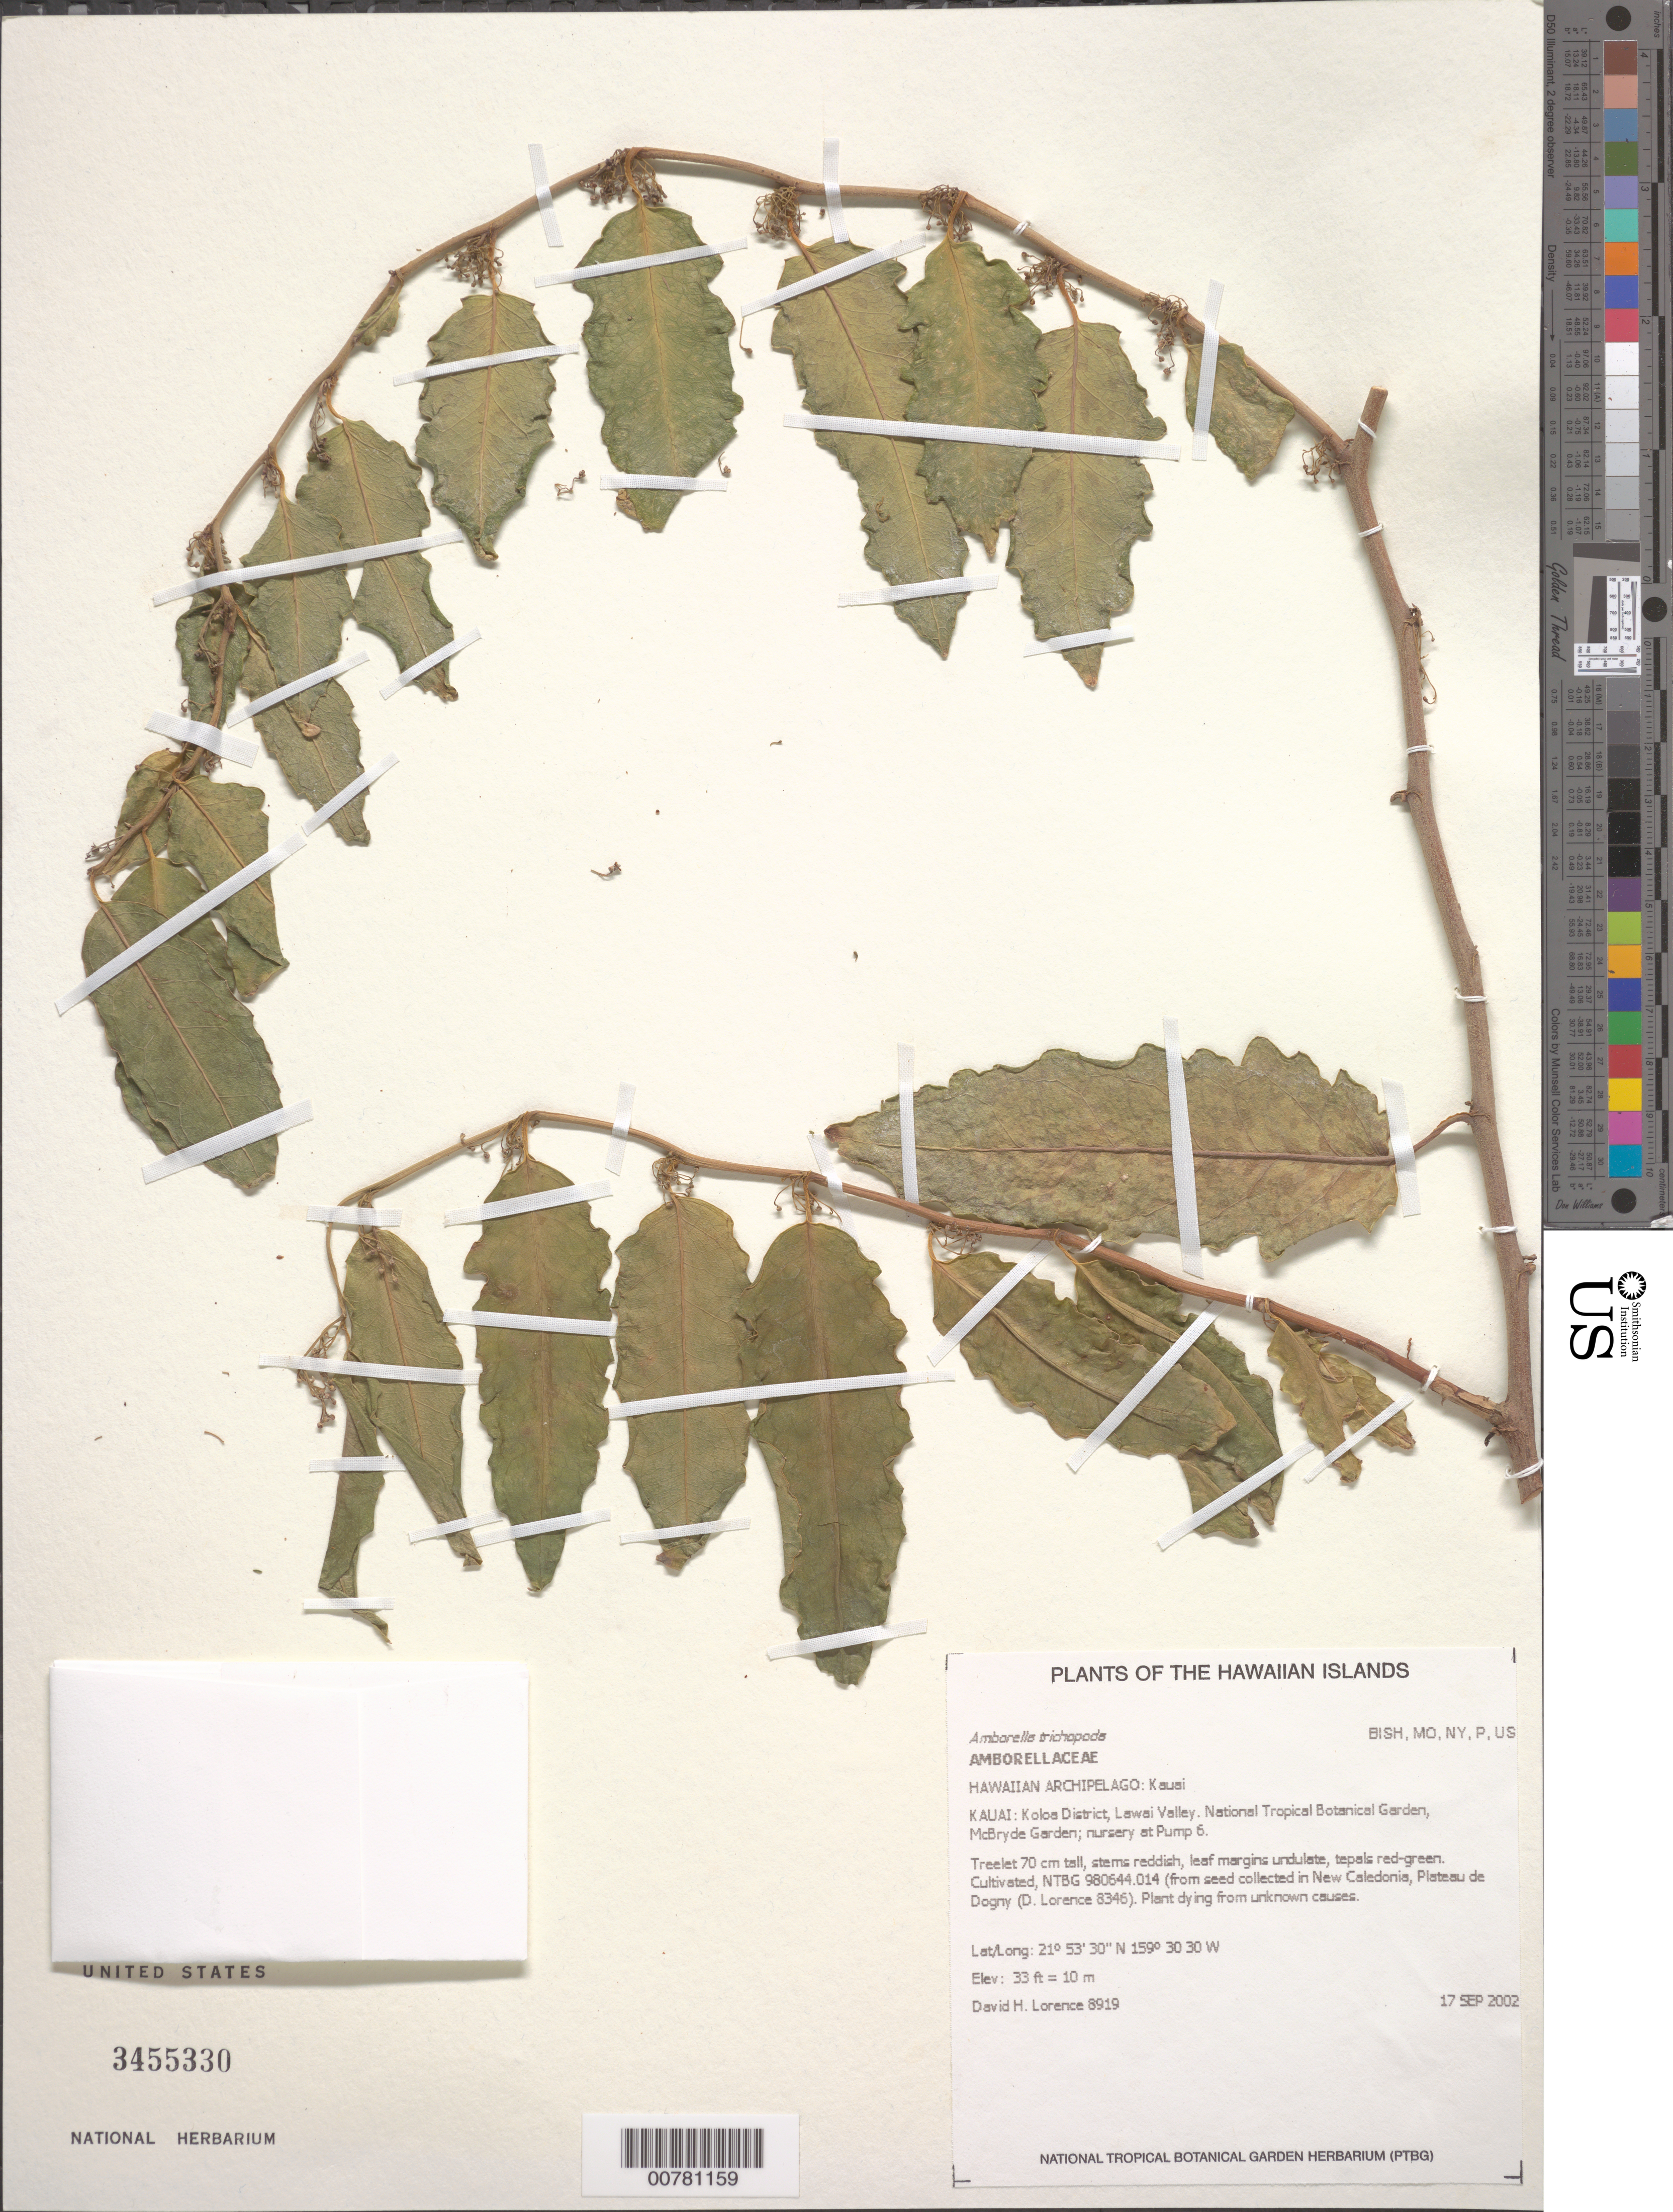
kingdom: Plantae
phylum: Tracheophyta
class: Magnoliopsida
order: Amborellales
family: Amborellaceae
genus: Amborella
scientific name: Amborella trichopoda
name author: Baill.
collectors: D. Lorence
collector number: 8919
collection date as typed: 17 Sep 2002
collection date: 2002-09-17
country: United States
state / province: Hawaii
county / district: Kauai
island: Kaua'i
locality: Lawai Valley, National Tropical Botanical Garden, McBryde Garden, nursery at pump 6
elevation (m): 10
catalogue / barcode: US 3455330